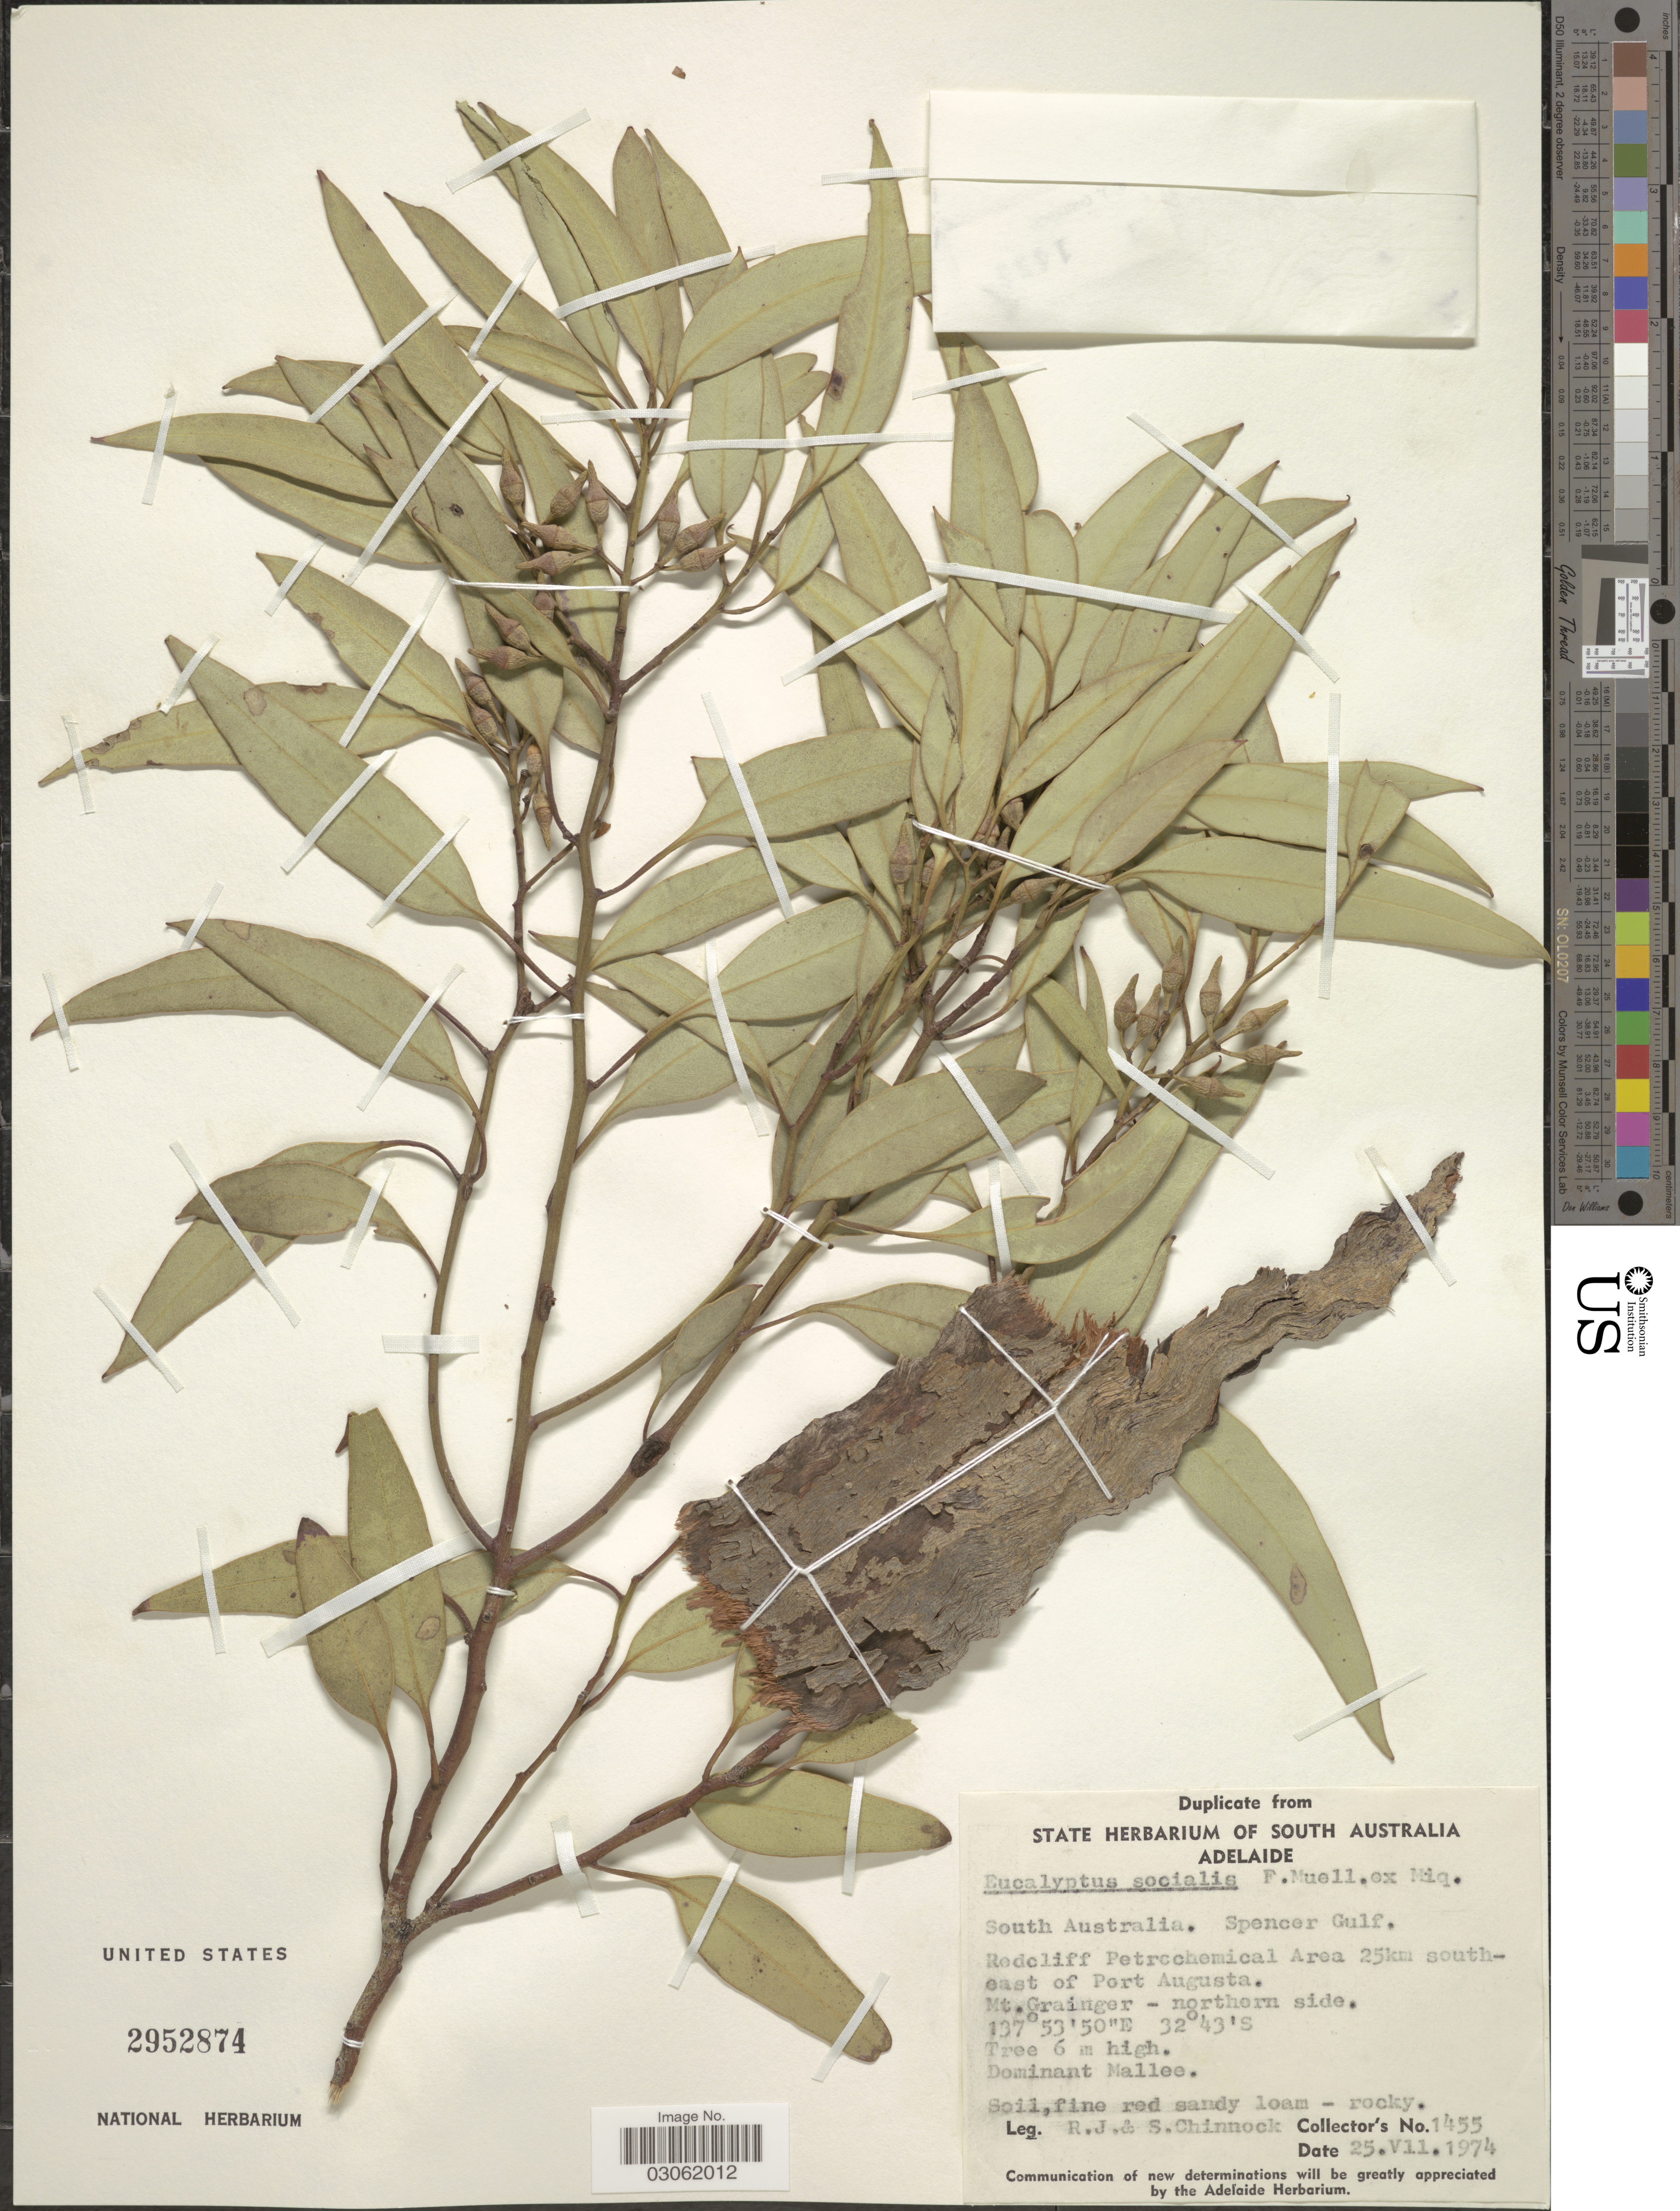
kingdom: Plantae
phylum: Tracheophyta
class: Magnoliopsida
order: Myrtales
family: Myrtaceae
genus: Eucalyptus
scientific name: Eucalyptus socialis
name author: F. Muell. ex Miq.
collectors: R. J. Chinnock & S. Chinnock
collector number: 1455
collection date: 1974-07-25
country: Australia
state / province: South Australia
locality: Spencer Gulf. Redcliff Petrcchemical Area 25km south-east of Port Augusta. Mt. Grainger - northern side.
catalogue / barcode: US 2952874